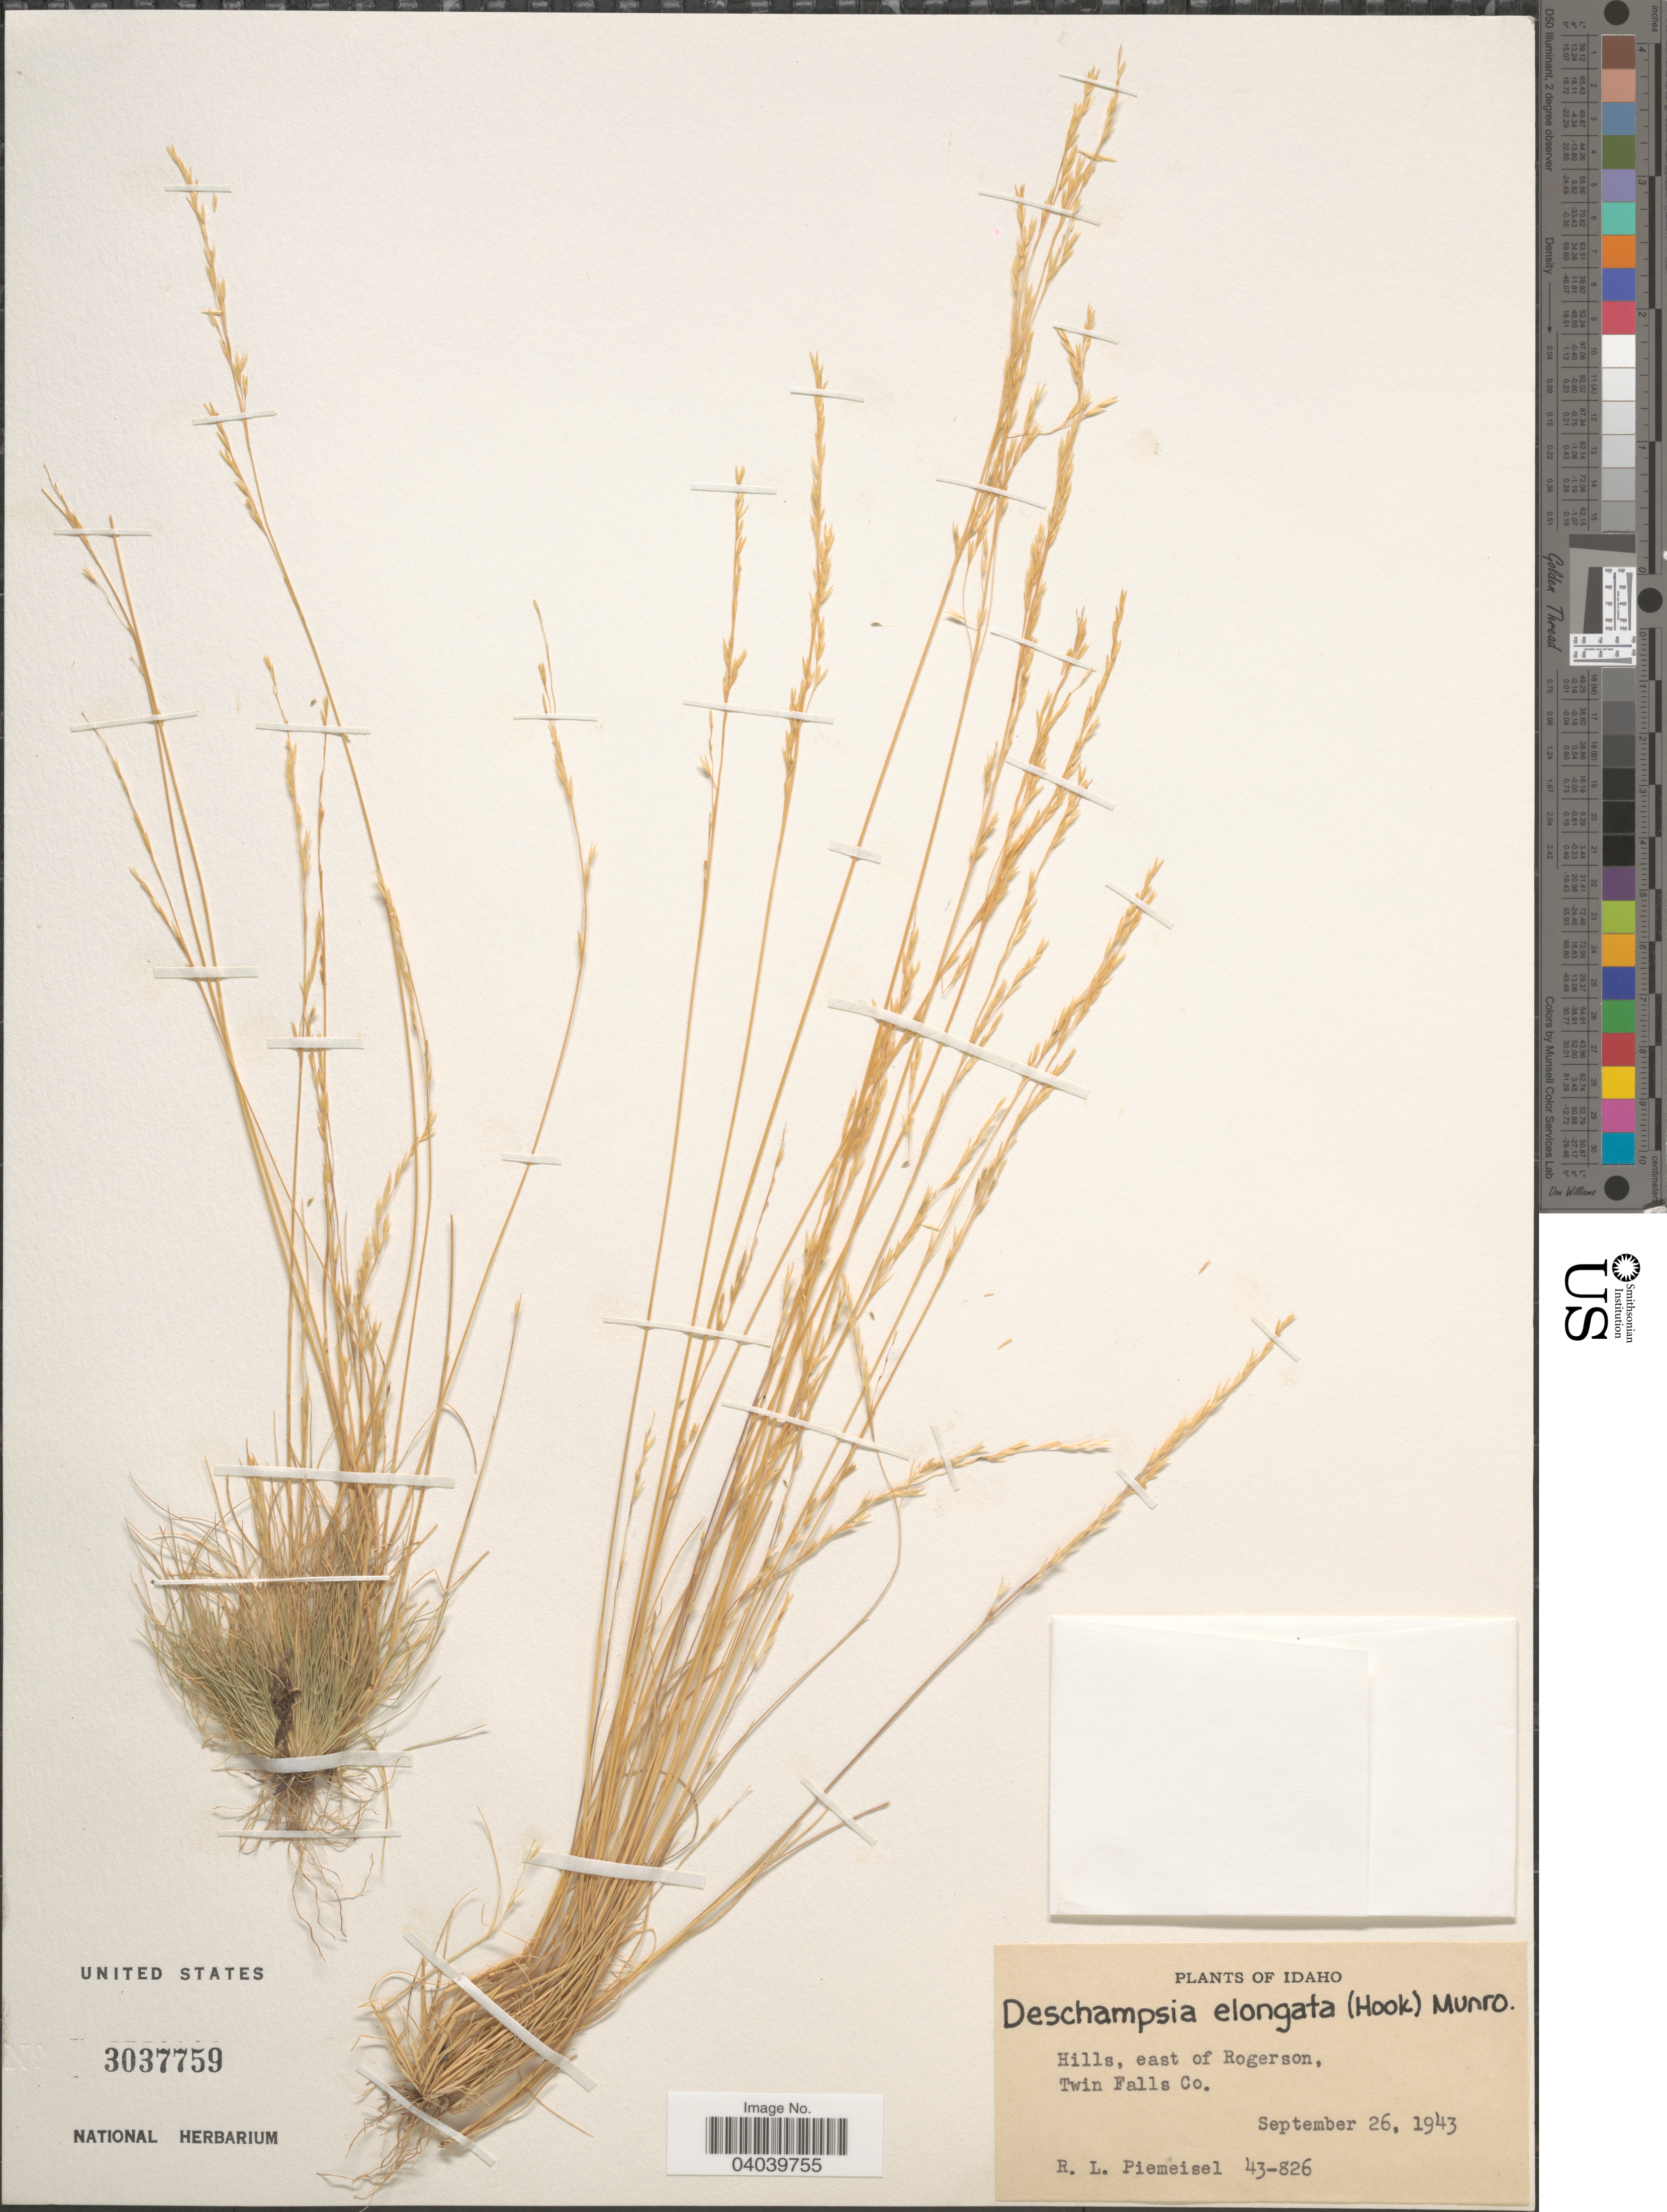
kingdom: Plantae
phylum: Tracheophyta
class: Liliopsida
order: Poales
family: Poaceae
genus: Deschampsia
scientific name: Deschampsia elongata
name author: (Hook.) Munro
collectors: R. L. Piemeisel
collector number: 43-826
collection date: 1943-09-26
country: United States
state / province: Idaho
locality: Hills, east of Rogerson, Twin Falls Co.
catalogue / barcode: US 3037759